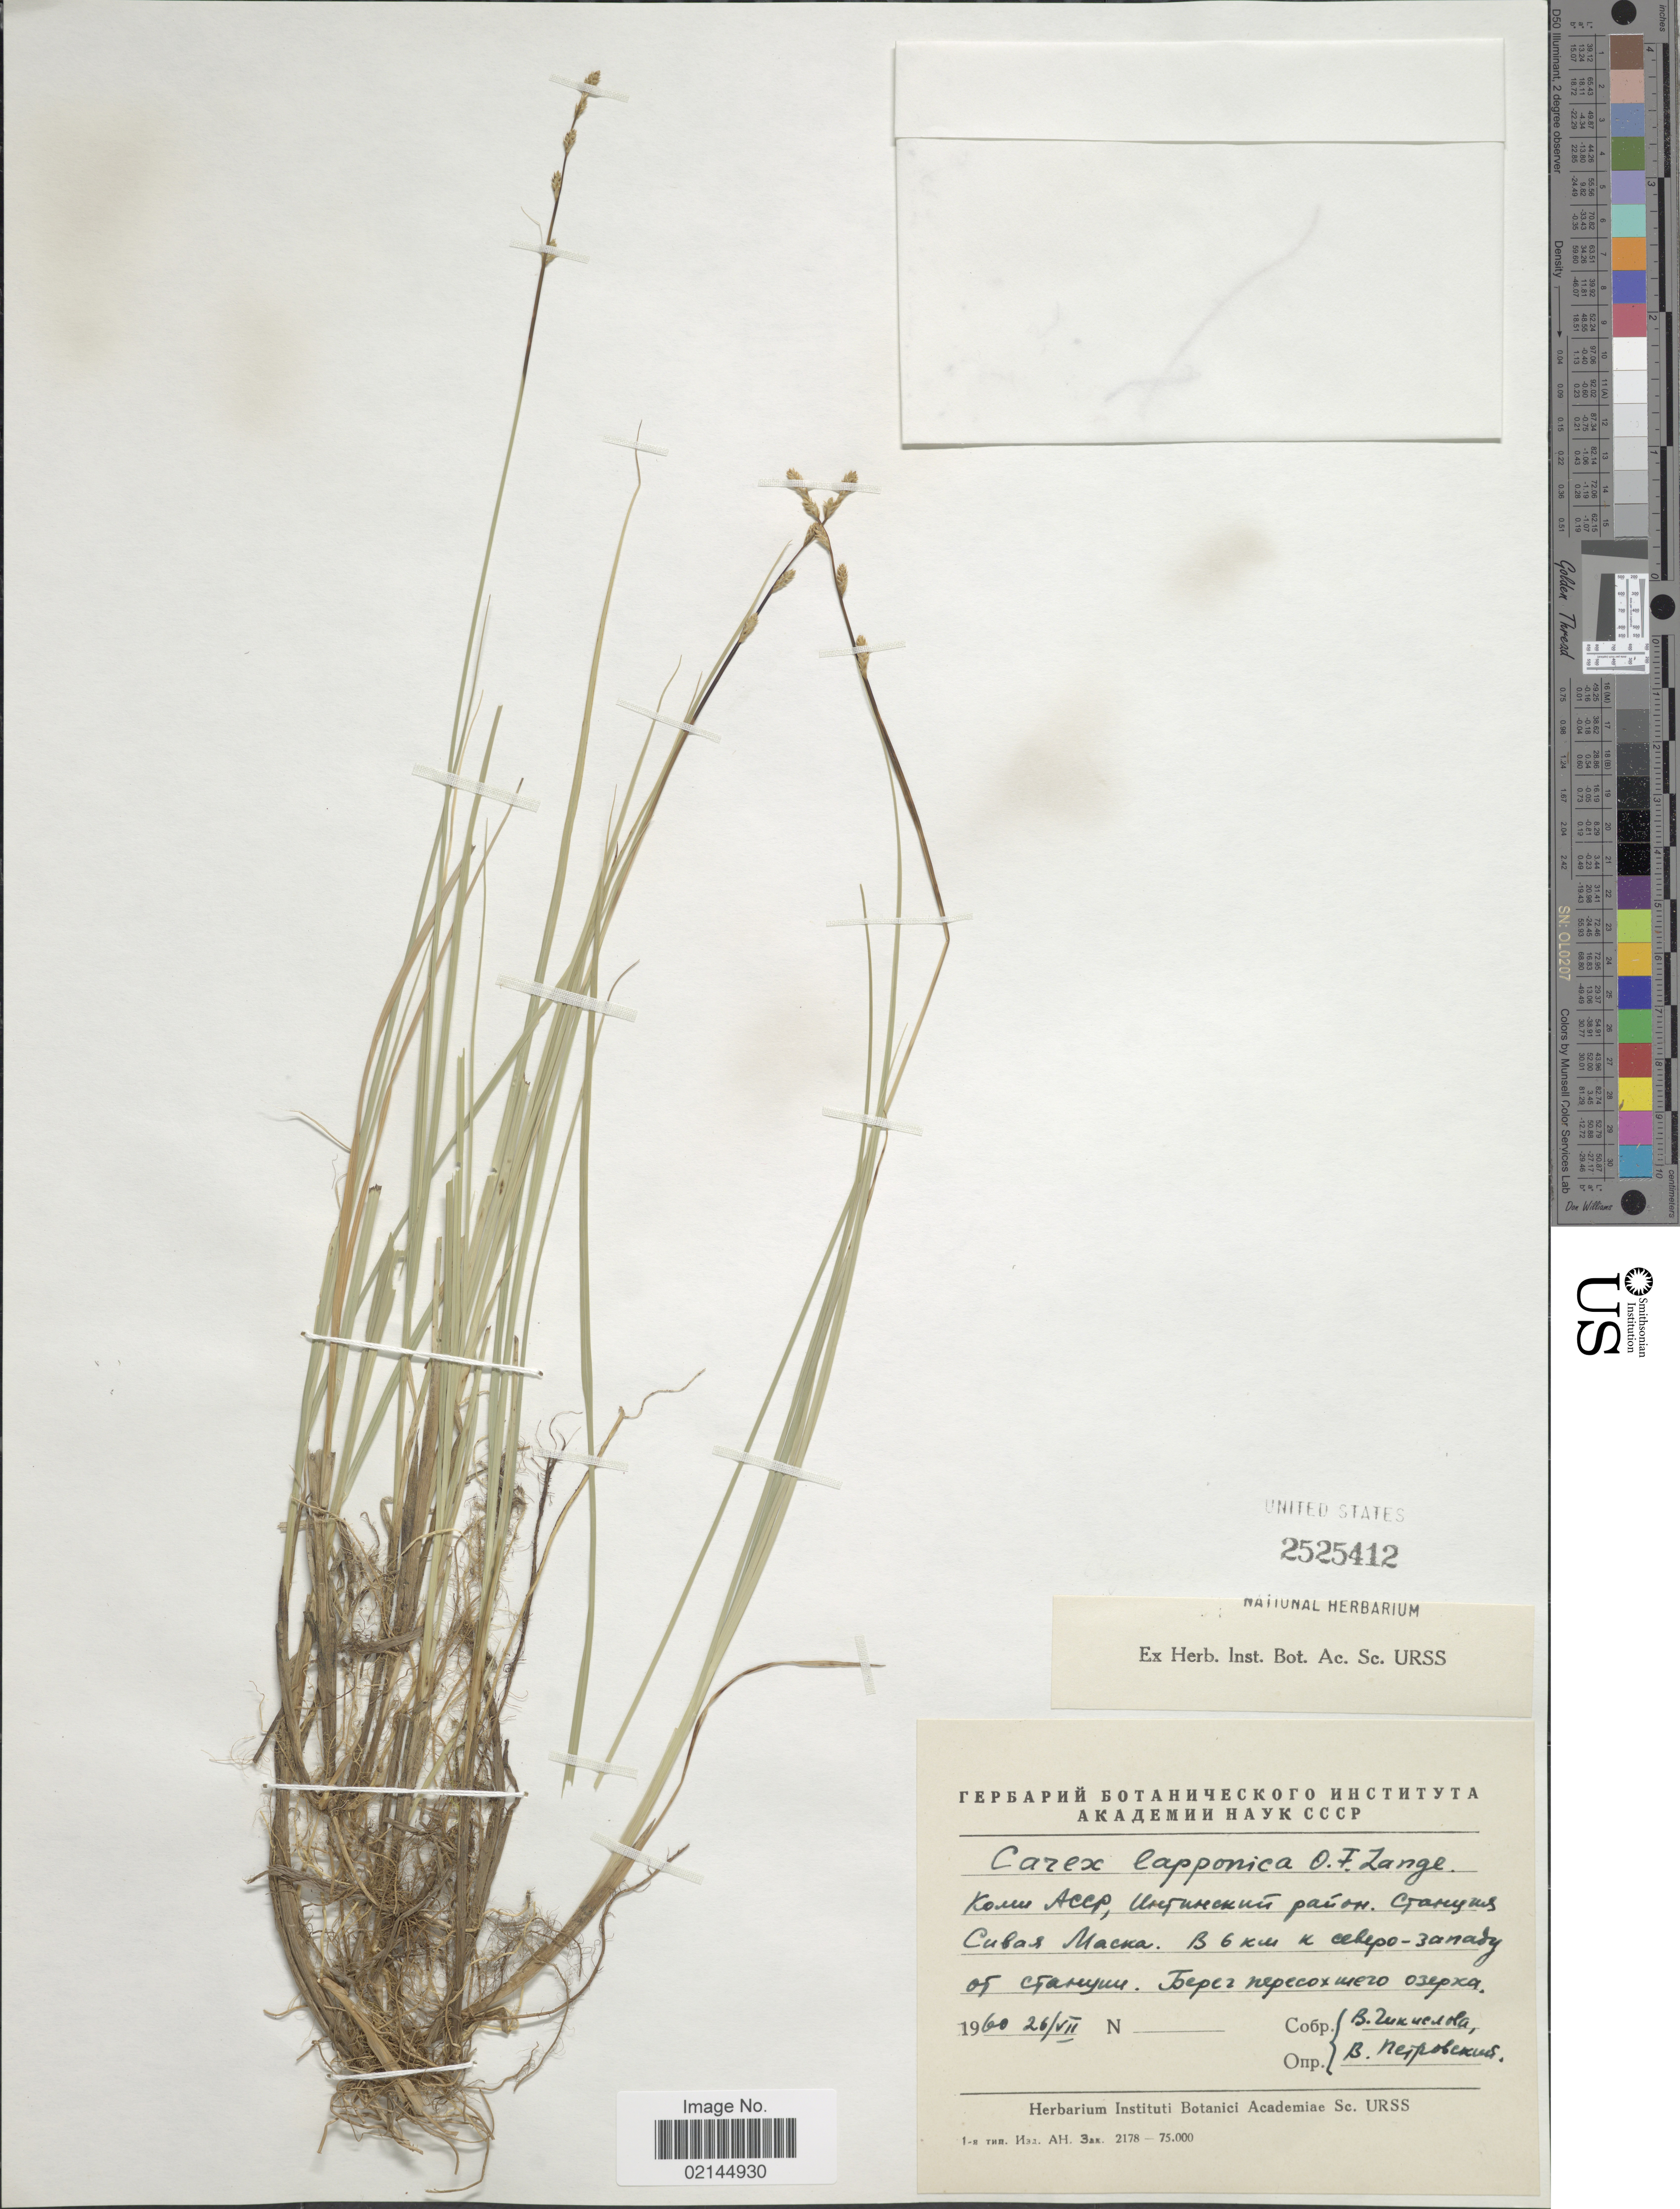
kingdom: Plantae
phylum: Tracheophyta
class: Liliopsida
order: Poales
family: Cyperaceae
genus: Carex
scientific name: Carex lapponica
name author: O. Lang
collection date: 1960-07-26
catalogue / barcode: US 2525412